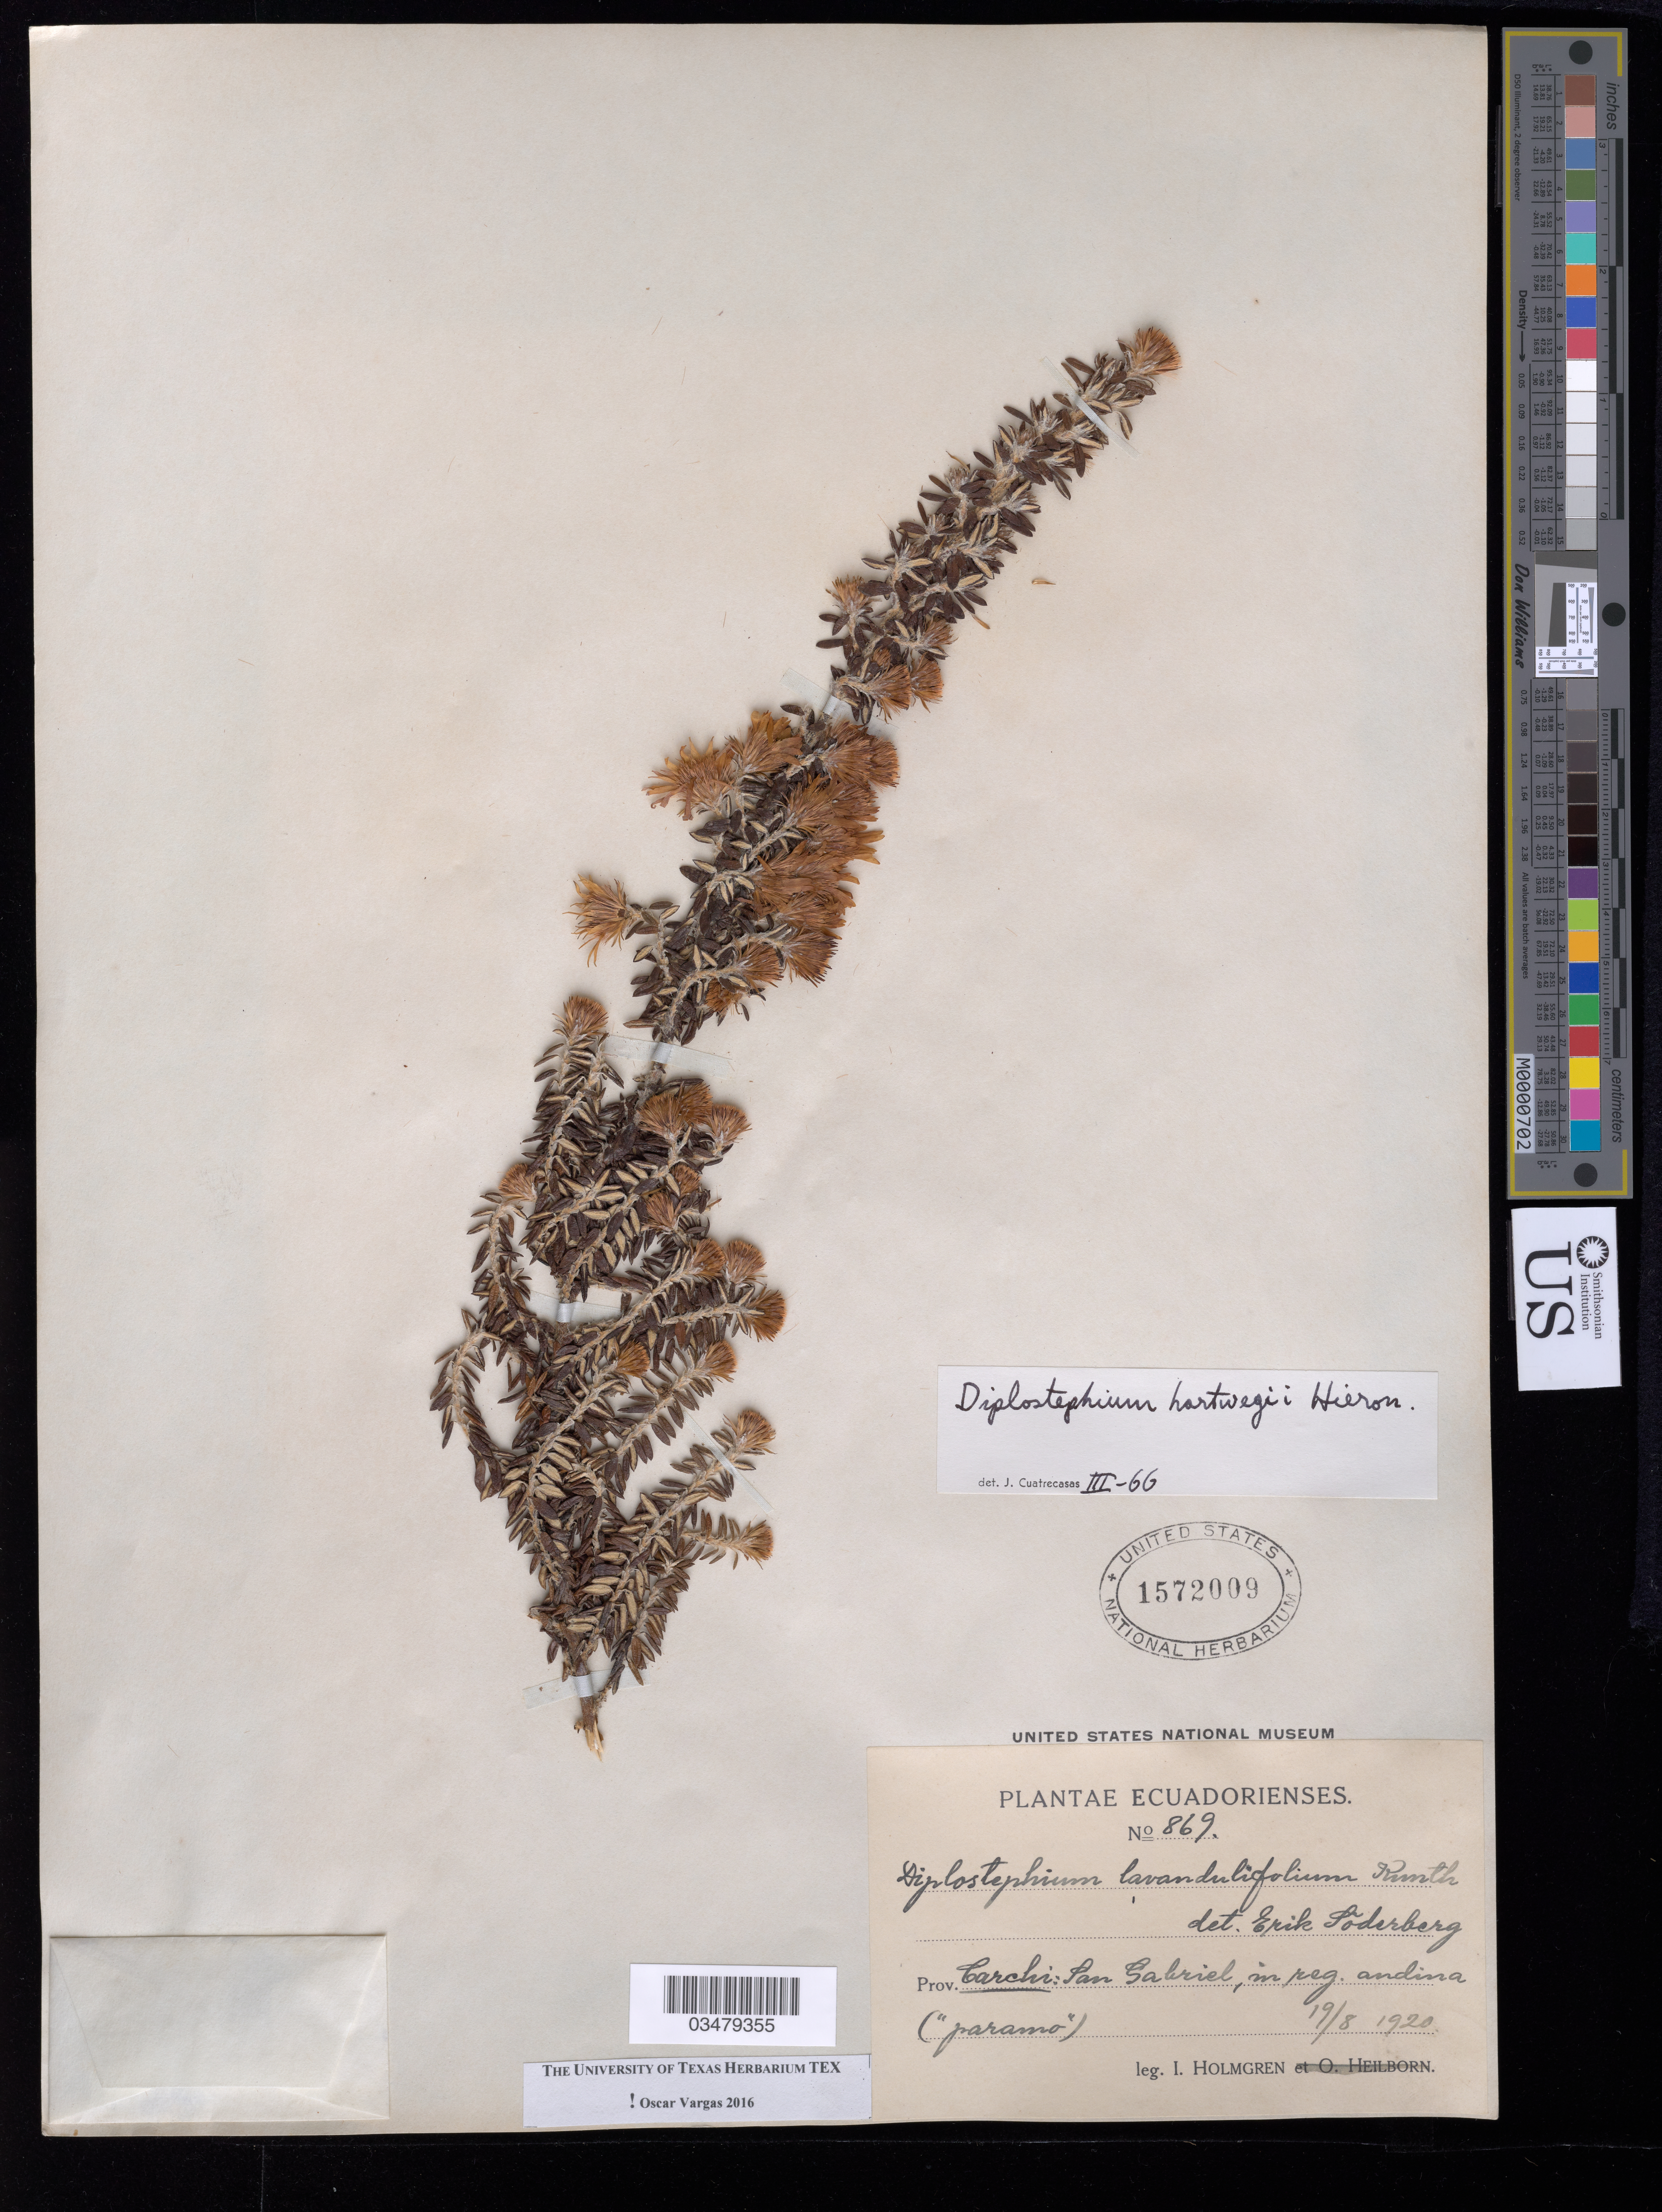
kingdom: Plantae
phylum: Tracheophyta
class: Magnoliopsida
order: Asterales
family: Asteraceae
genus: Diplostephium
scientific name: Diplostephium hartwegii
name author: Hieron.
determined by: Vargas, Oscar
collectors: I. Holmgren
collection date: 1920-08-19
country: Ecuador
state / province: Carchi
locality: San Gabriel.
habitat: Paramo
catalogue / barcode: US 1572009